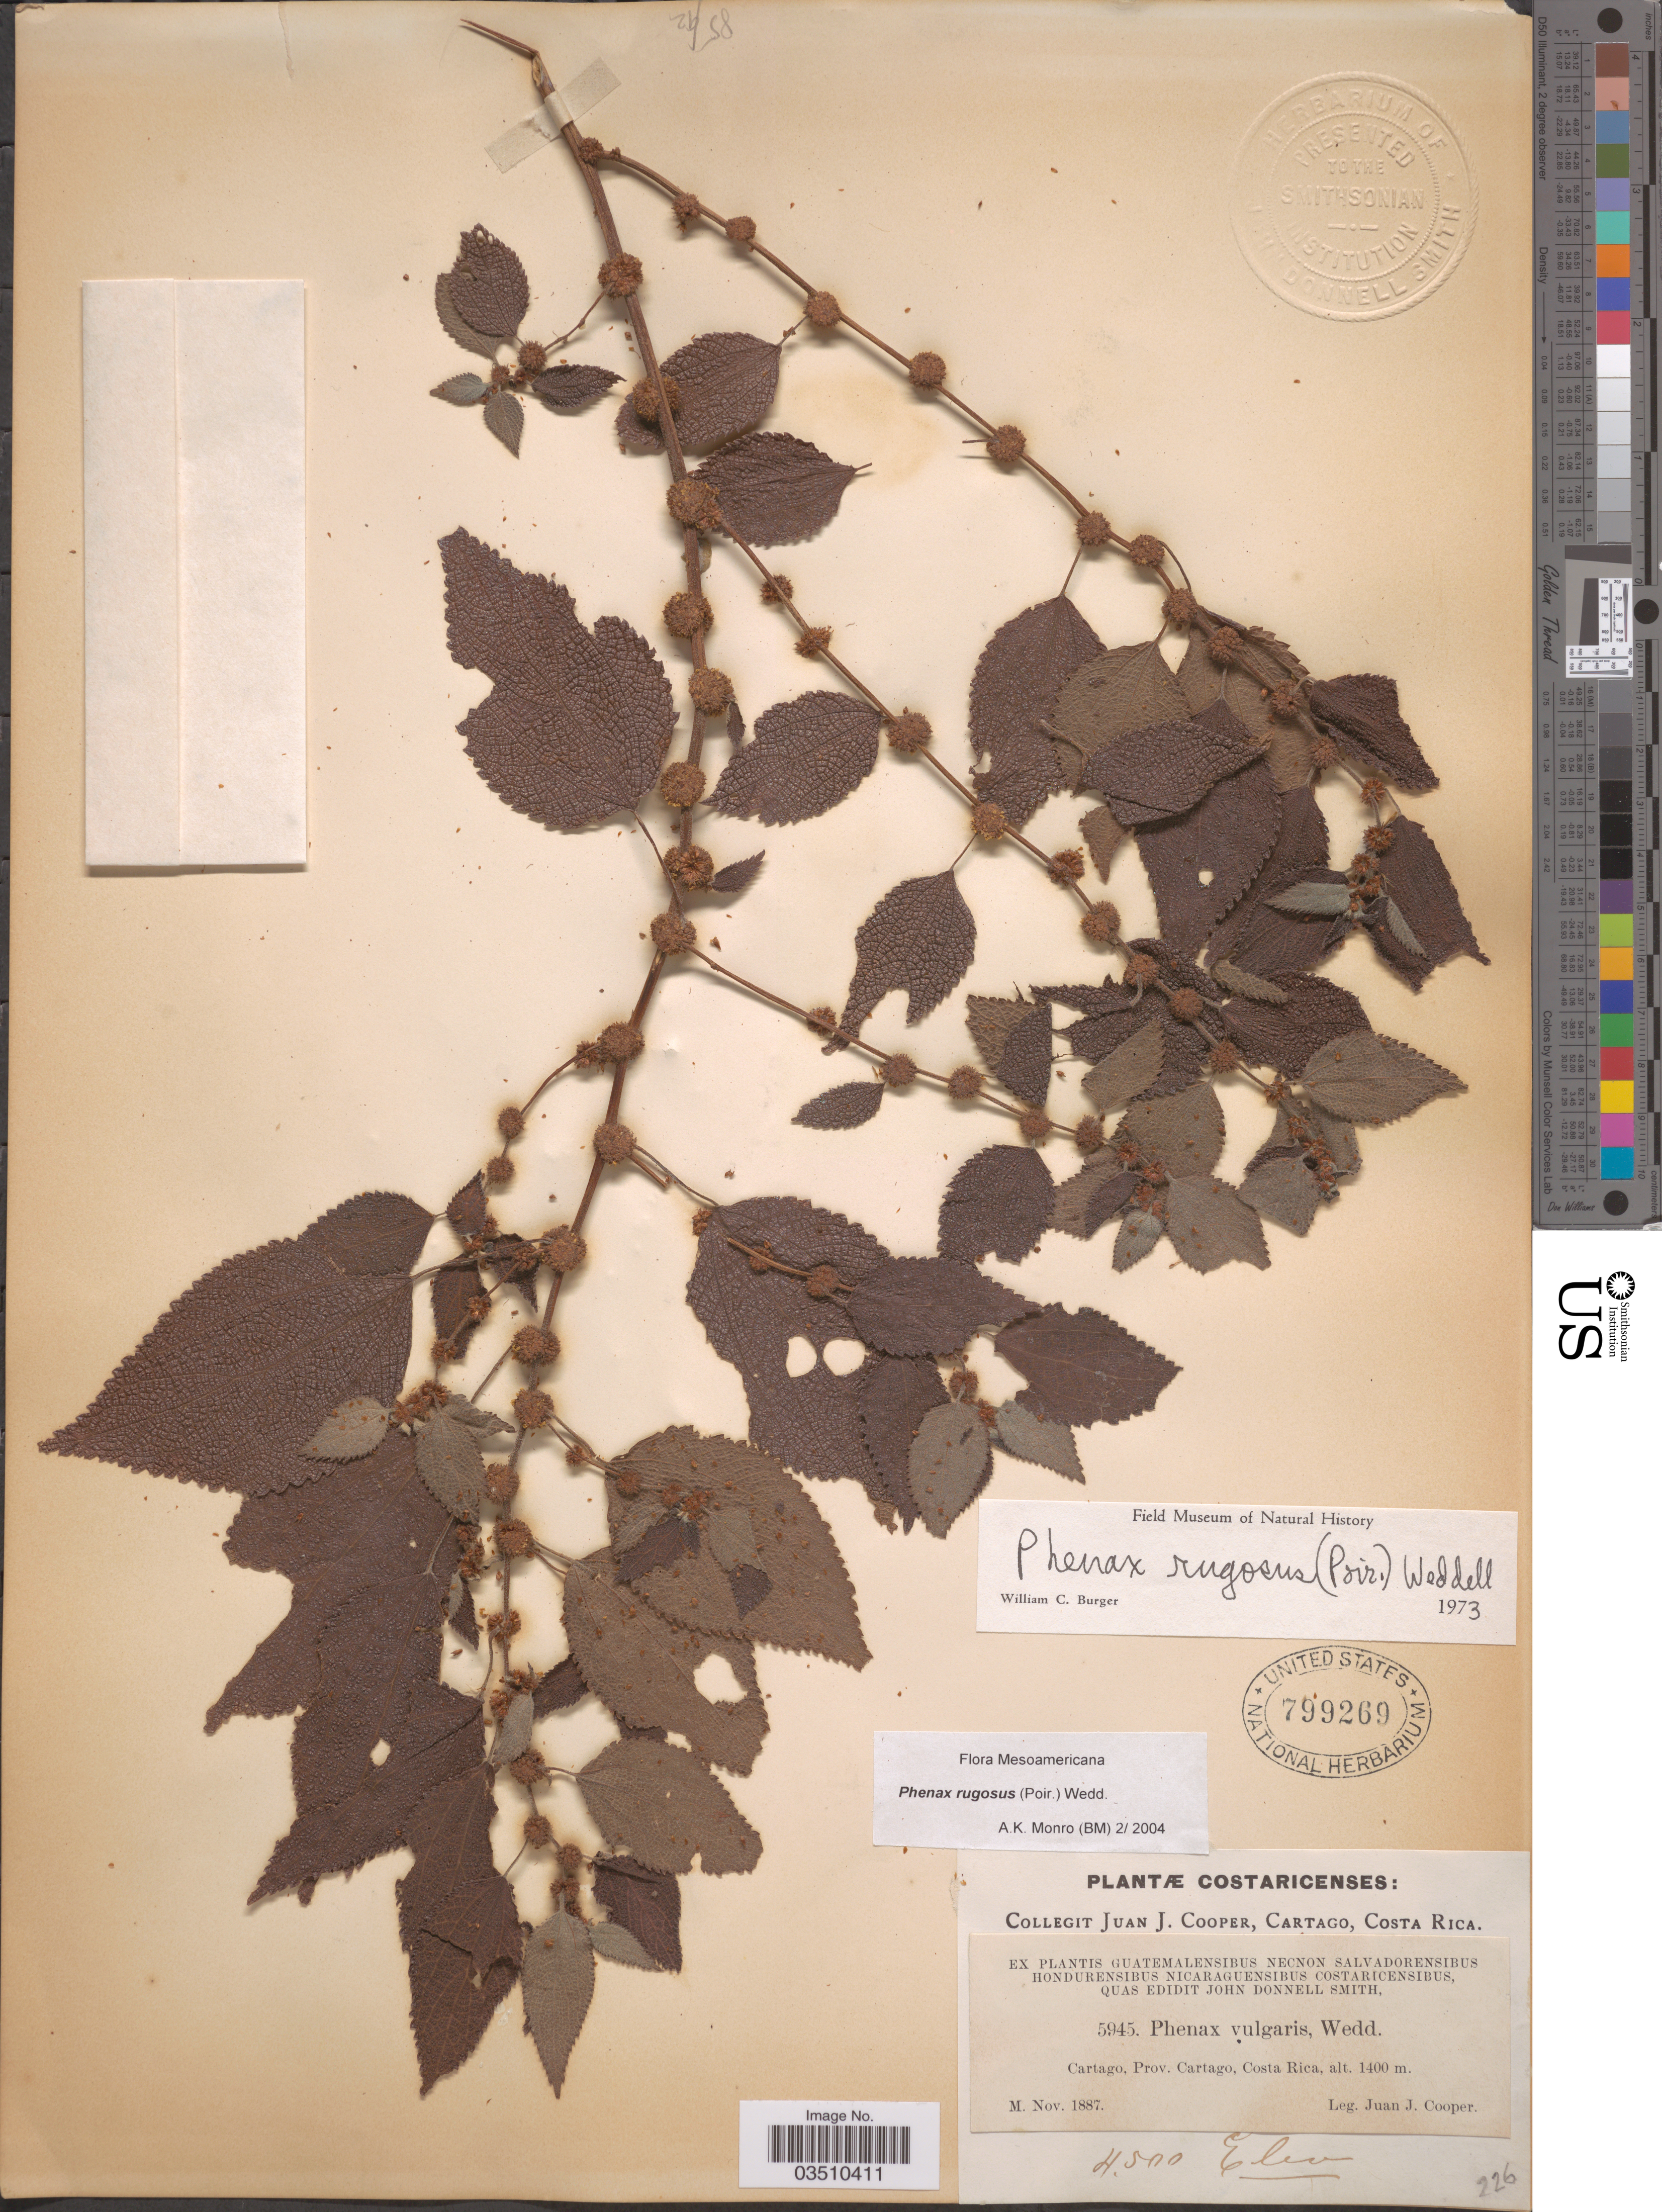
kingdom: Plantae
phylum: Tracheophyta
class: Magnoliopsida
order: Rosales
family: Urticaceae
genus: Phenax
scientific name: Phenax rugosus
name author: (Poir.) Wedd.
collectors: J. J. Cooper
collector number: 5945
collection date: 1887-11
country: Costa Rica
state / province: Cartago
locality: Cartago.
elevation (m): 1400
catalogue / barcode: US 799269